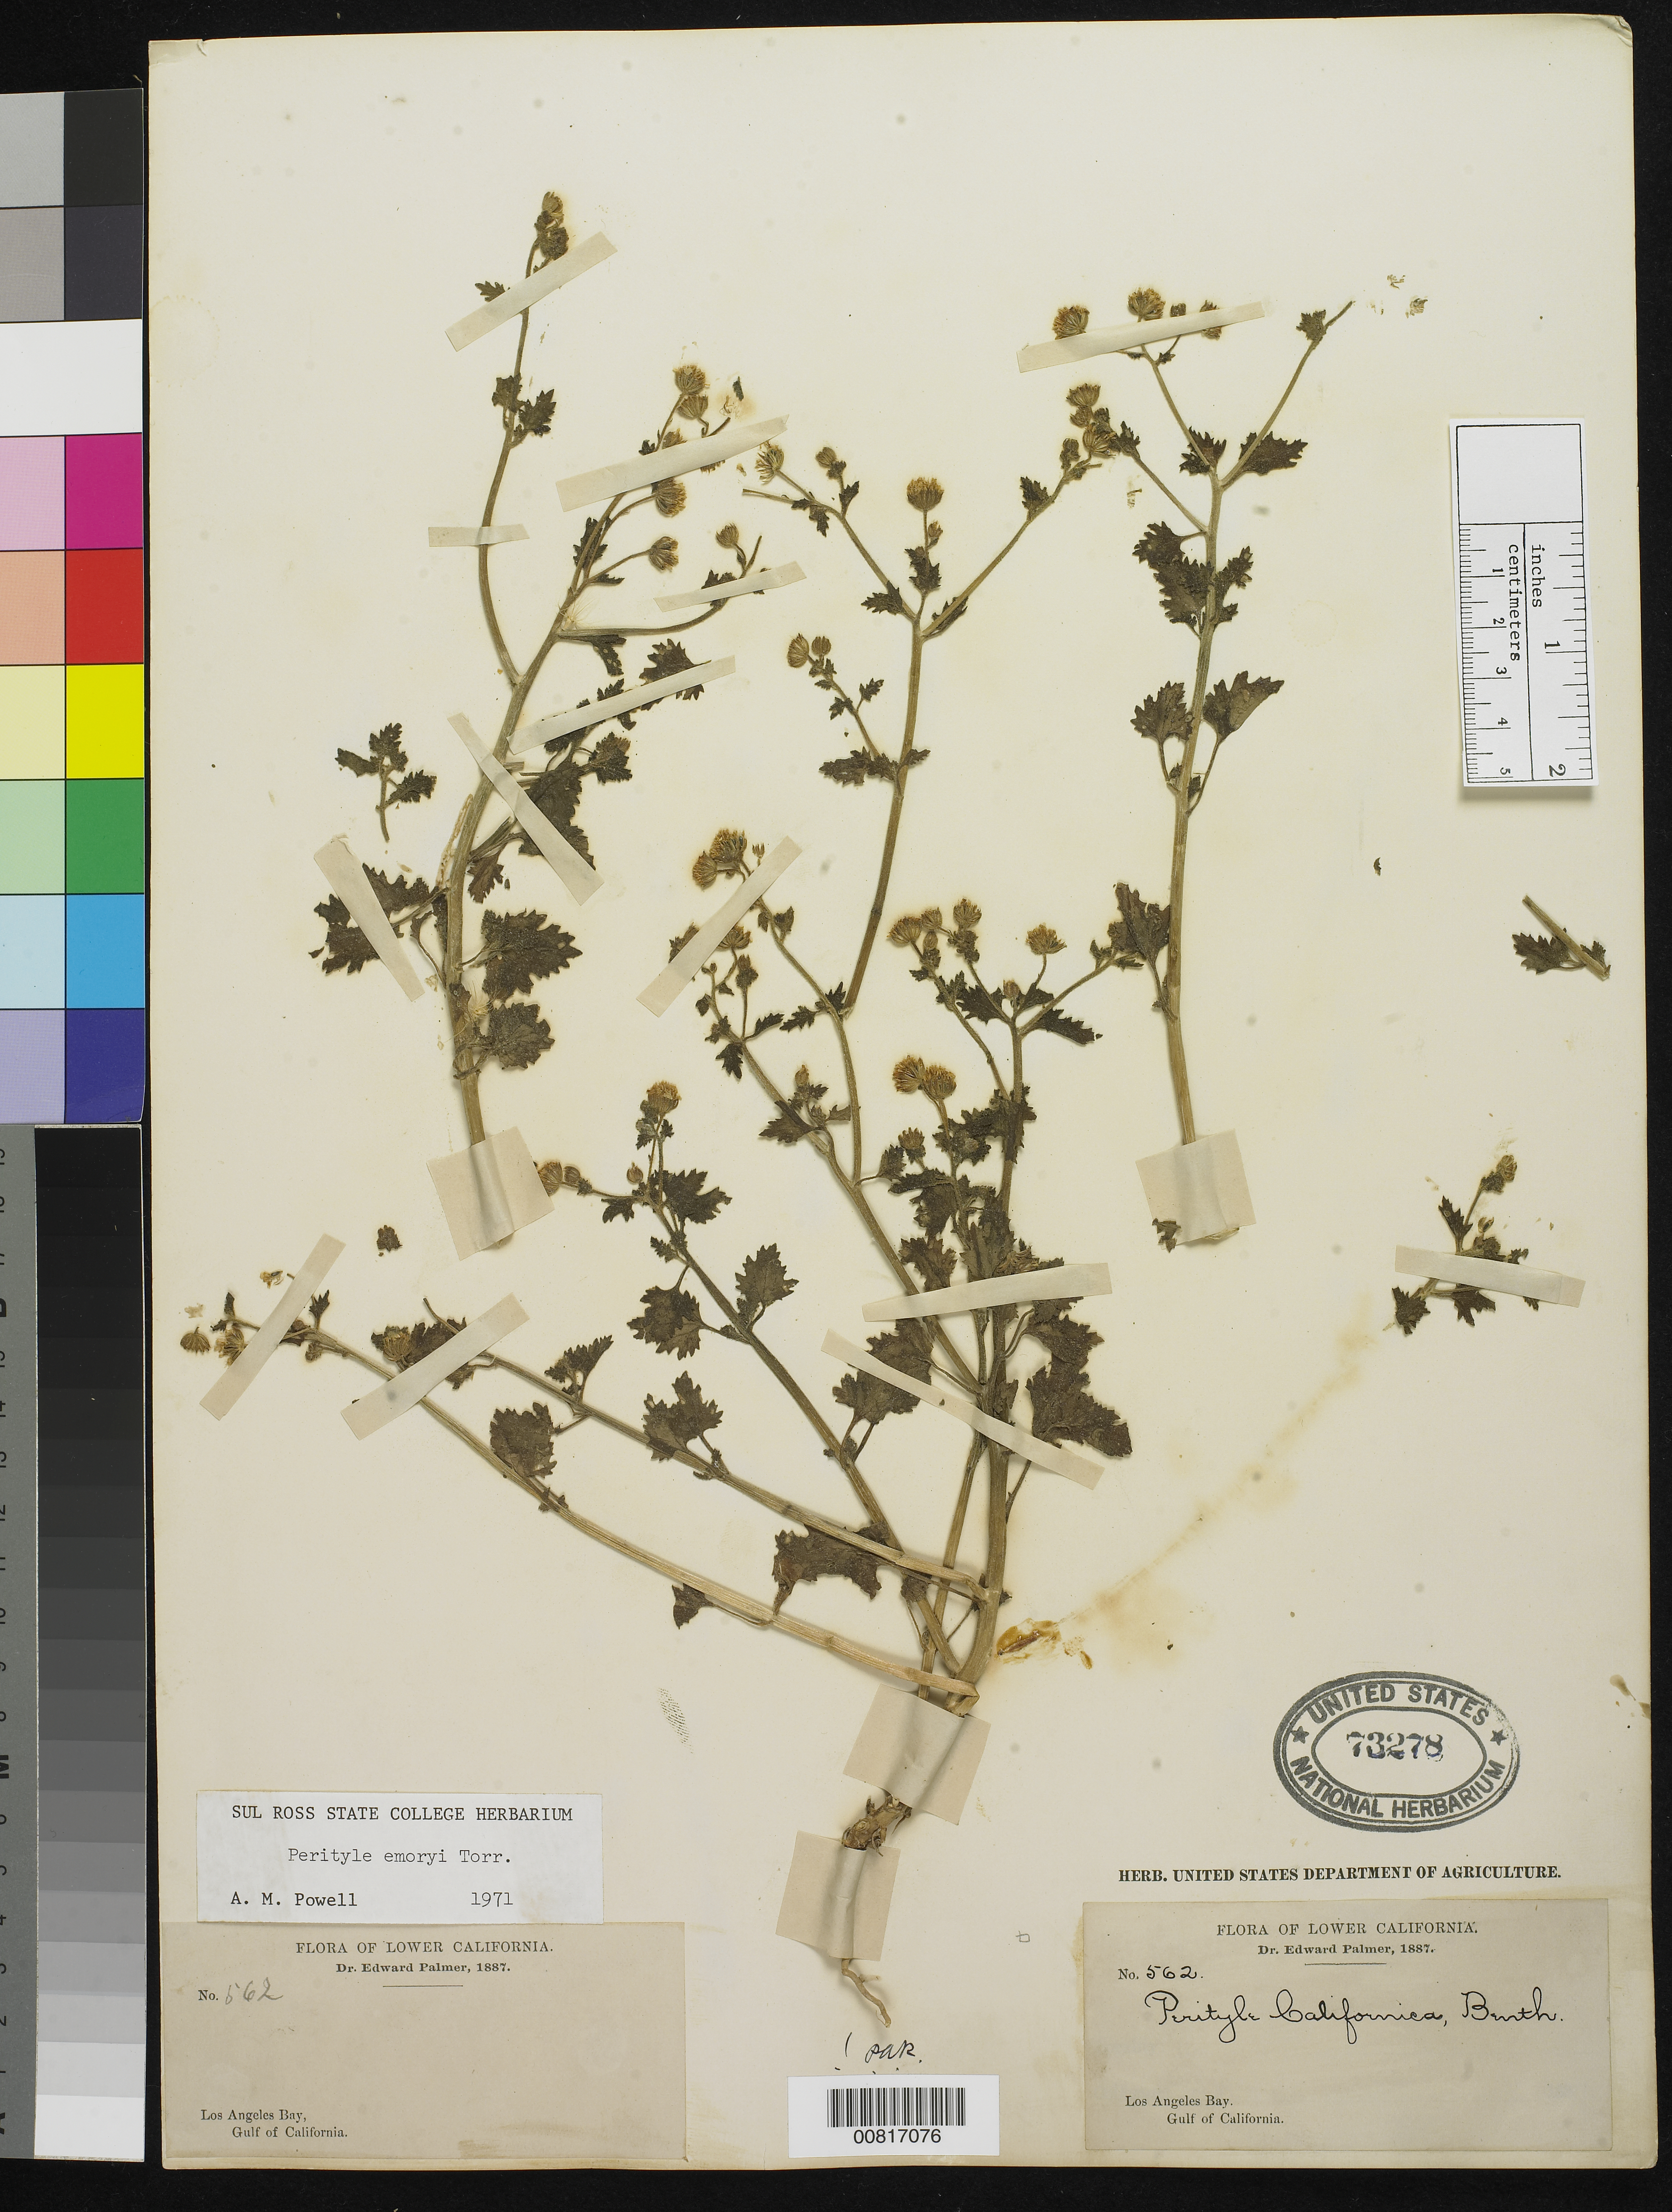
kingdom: Plantae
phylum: Tracheophyta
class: Magnoliopsida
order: Asterales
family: Asteraceae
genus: Perityle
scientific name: Perityle emoryi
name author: Torr.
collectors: E. Palmer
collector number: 562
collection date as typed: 1887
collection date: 1887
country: Mexico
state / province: Baja California Norte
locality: Los Angeles Bay, Baja California.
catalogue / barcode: US 73278